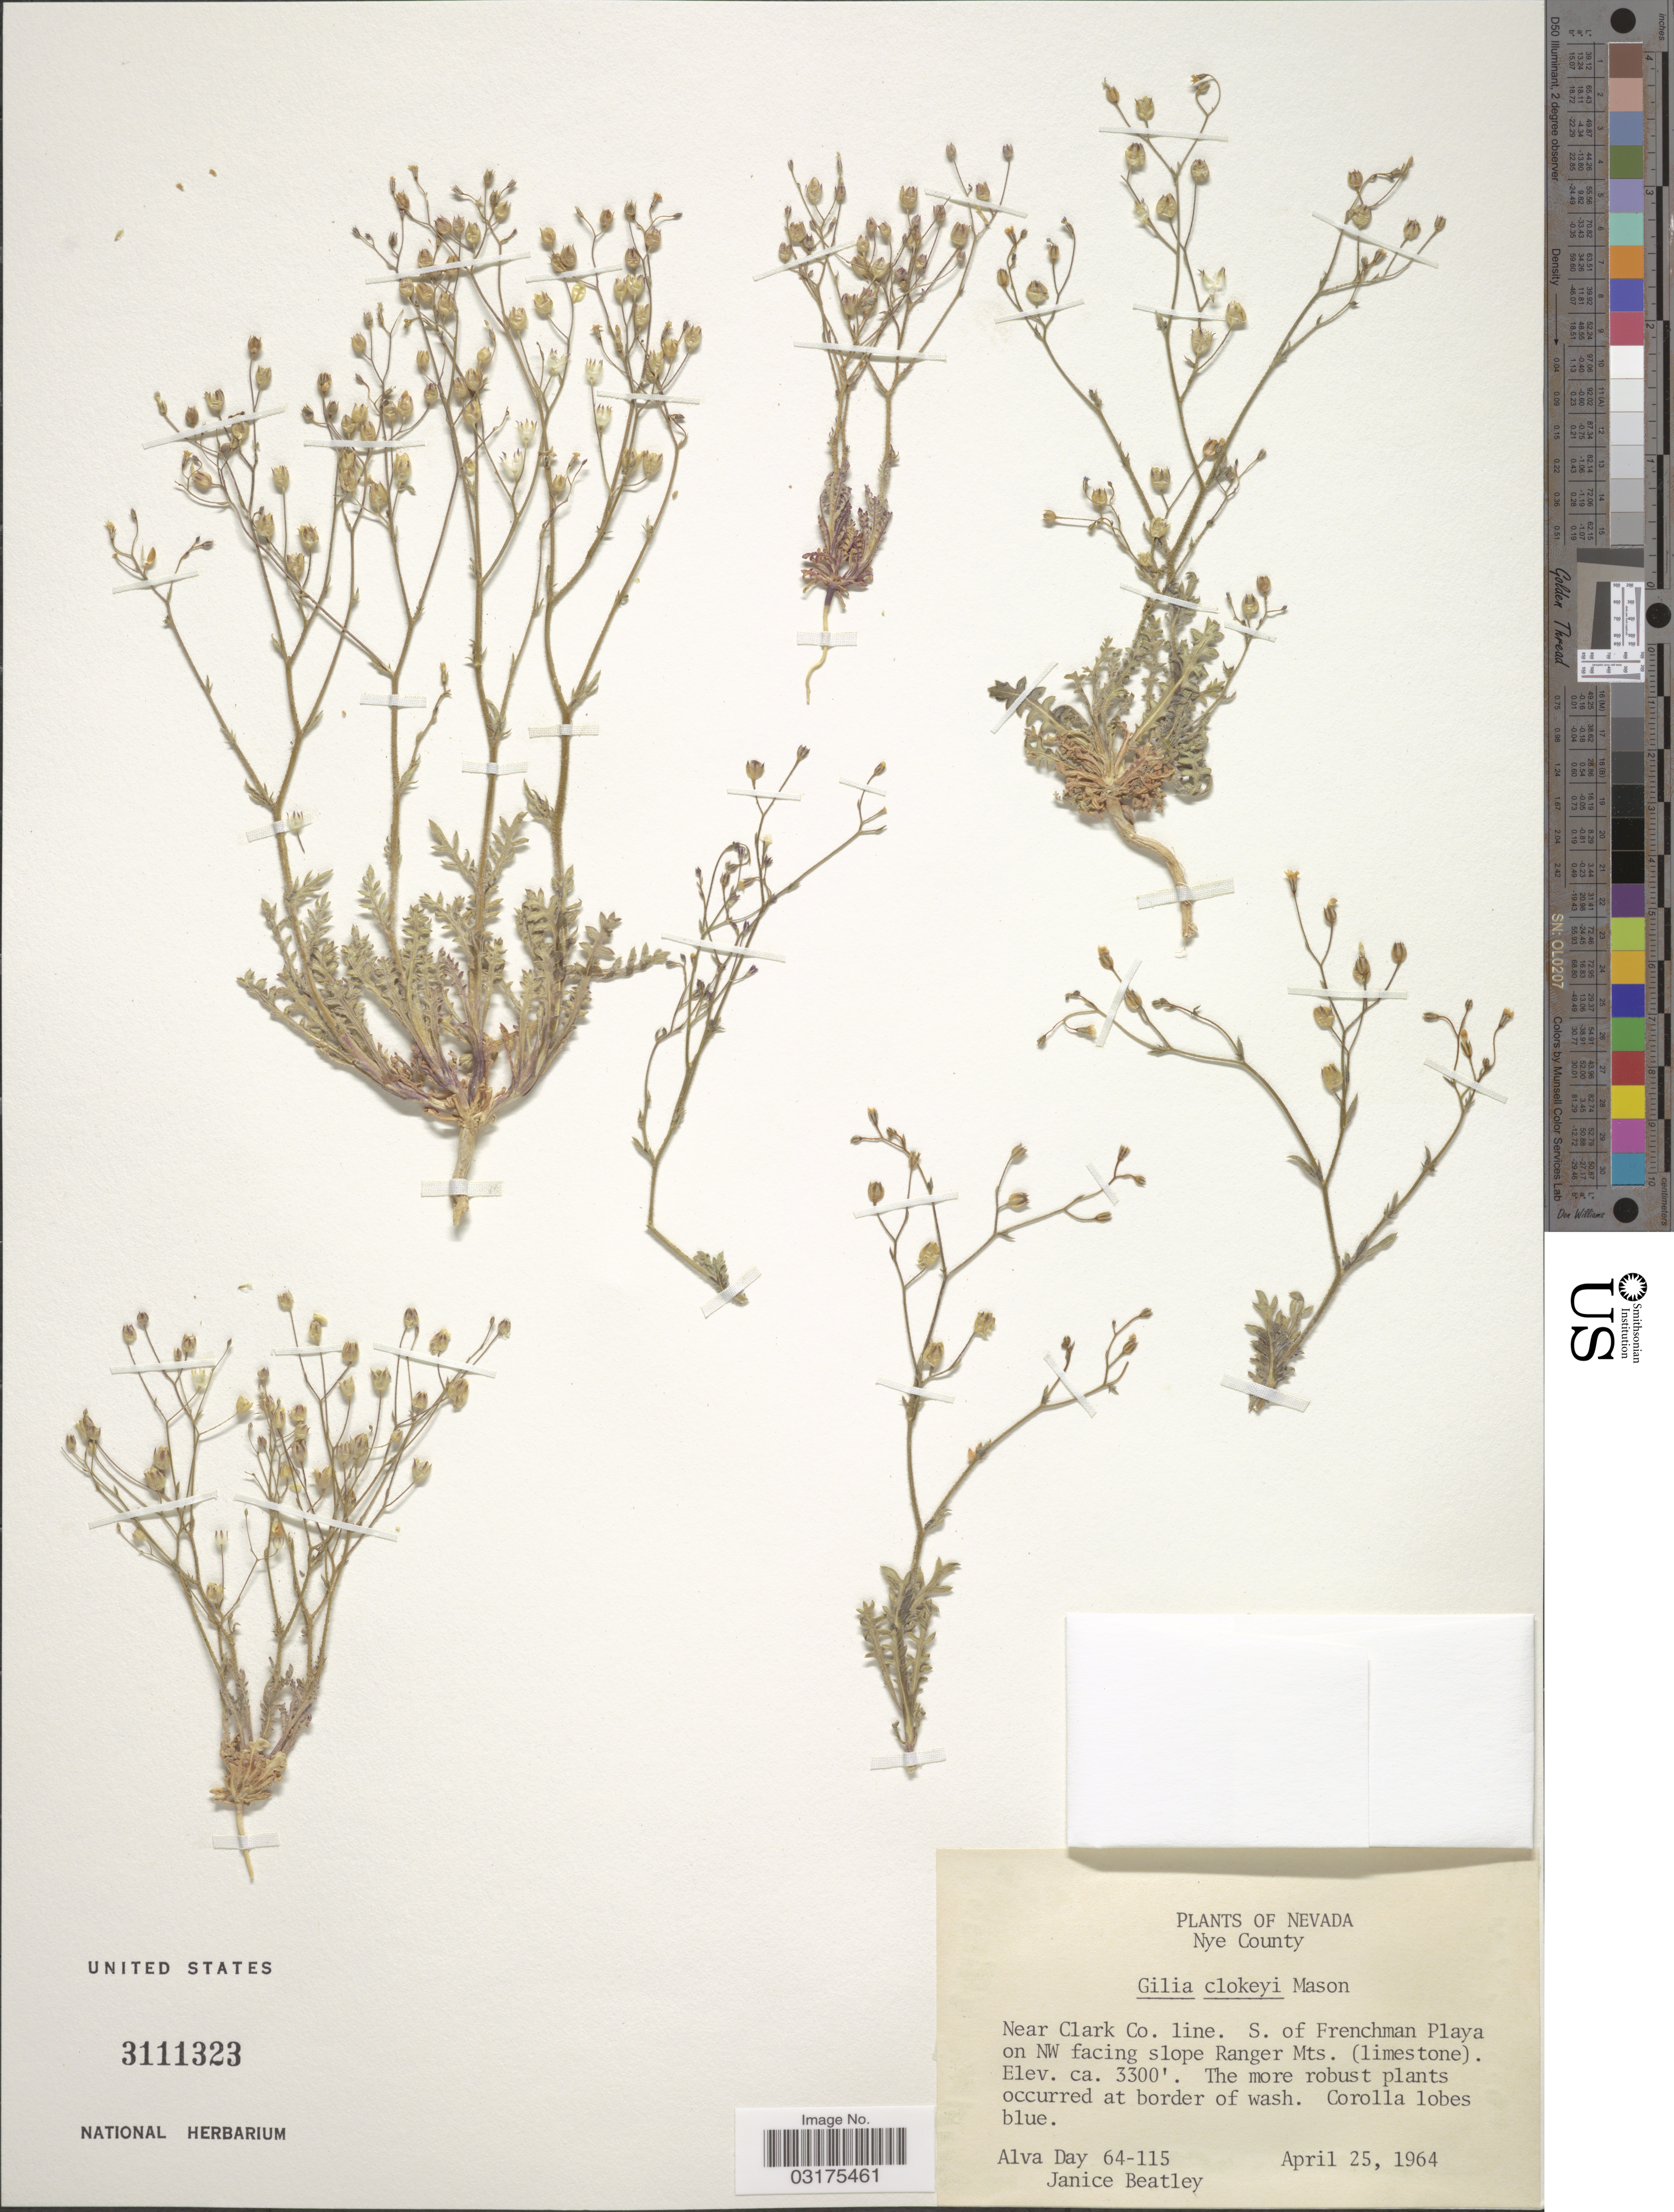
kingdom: Plantae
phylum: Tracheophyta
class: Magnoliopsida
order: Ericales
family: Polemoniaceae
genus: Gilia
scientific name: Gilia clokeyi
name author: H. Mason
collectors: A. G. Day & J. C. Beatley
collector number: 64-115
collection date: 1964-04-25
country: United States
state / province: Nevada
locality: Nye County, Near Clark Co., line, S. of Frenchman Playa on NW facing slope Ranger Mts.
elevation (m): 1006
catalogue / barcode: US 3111323